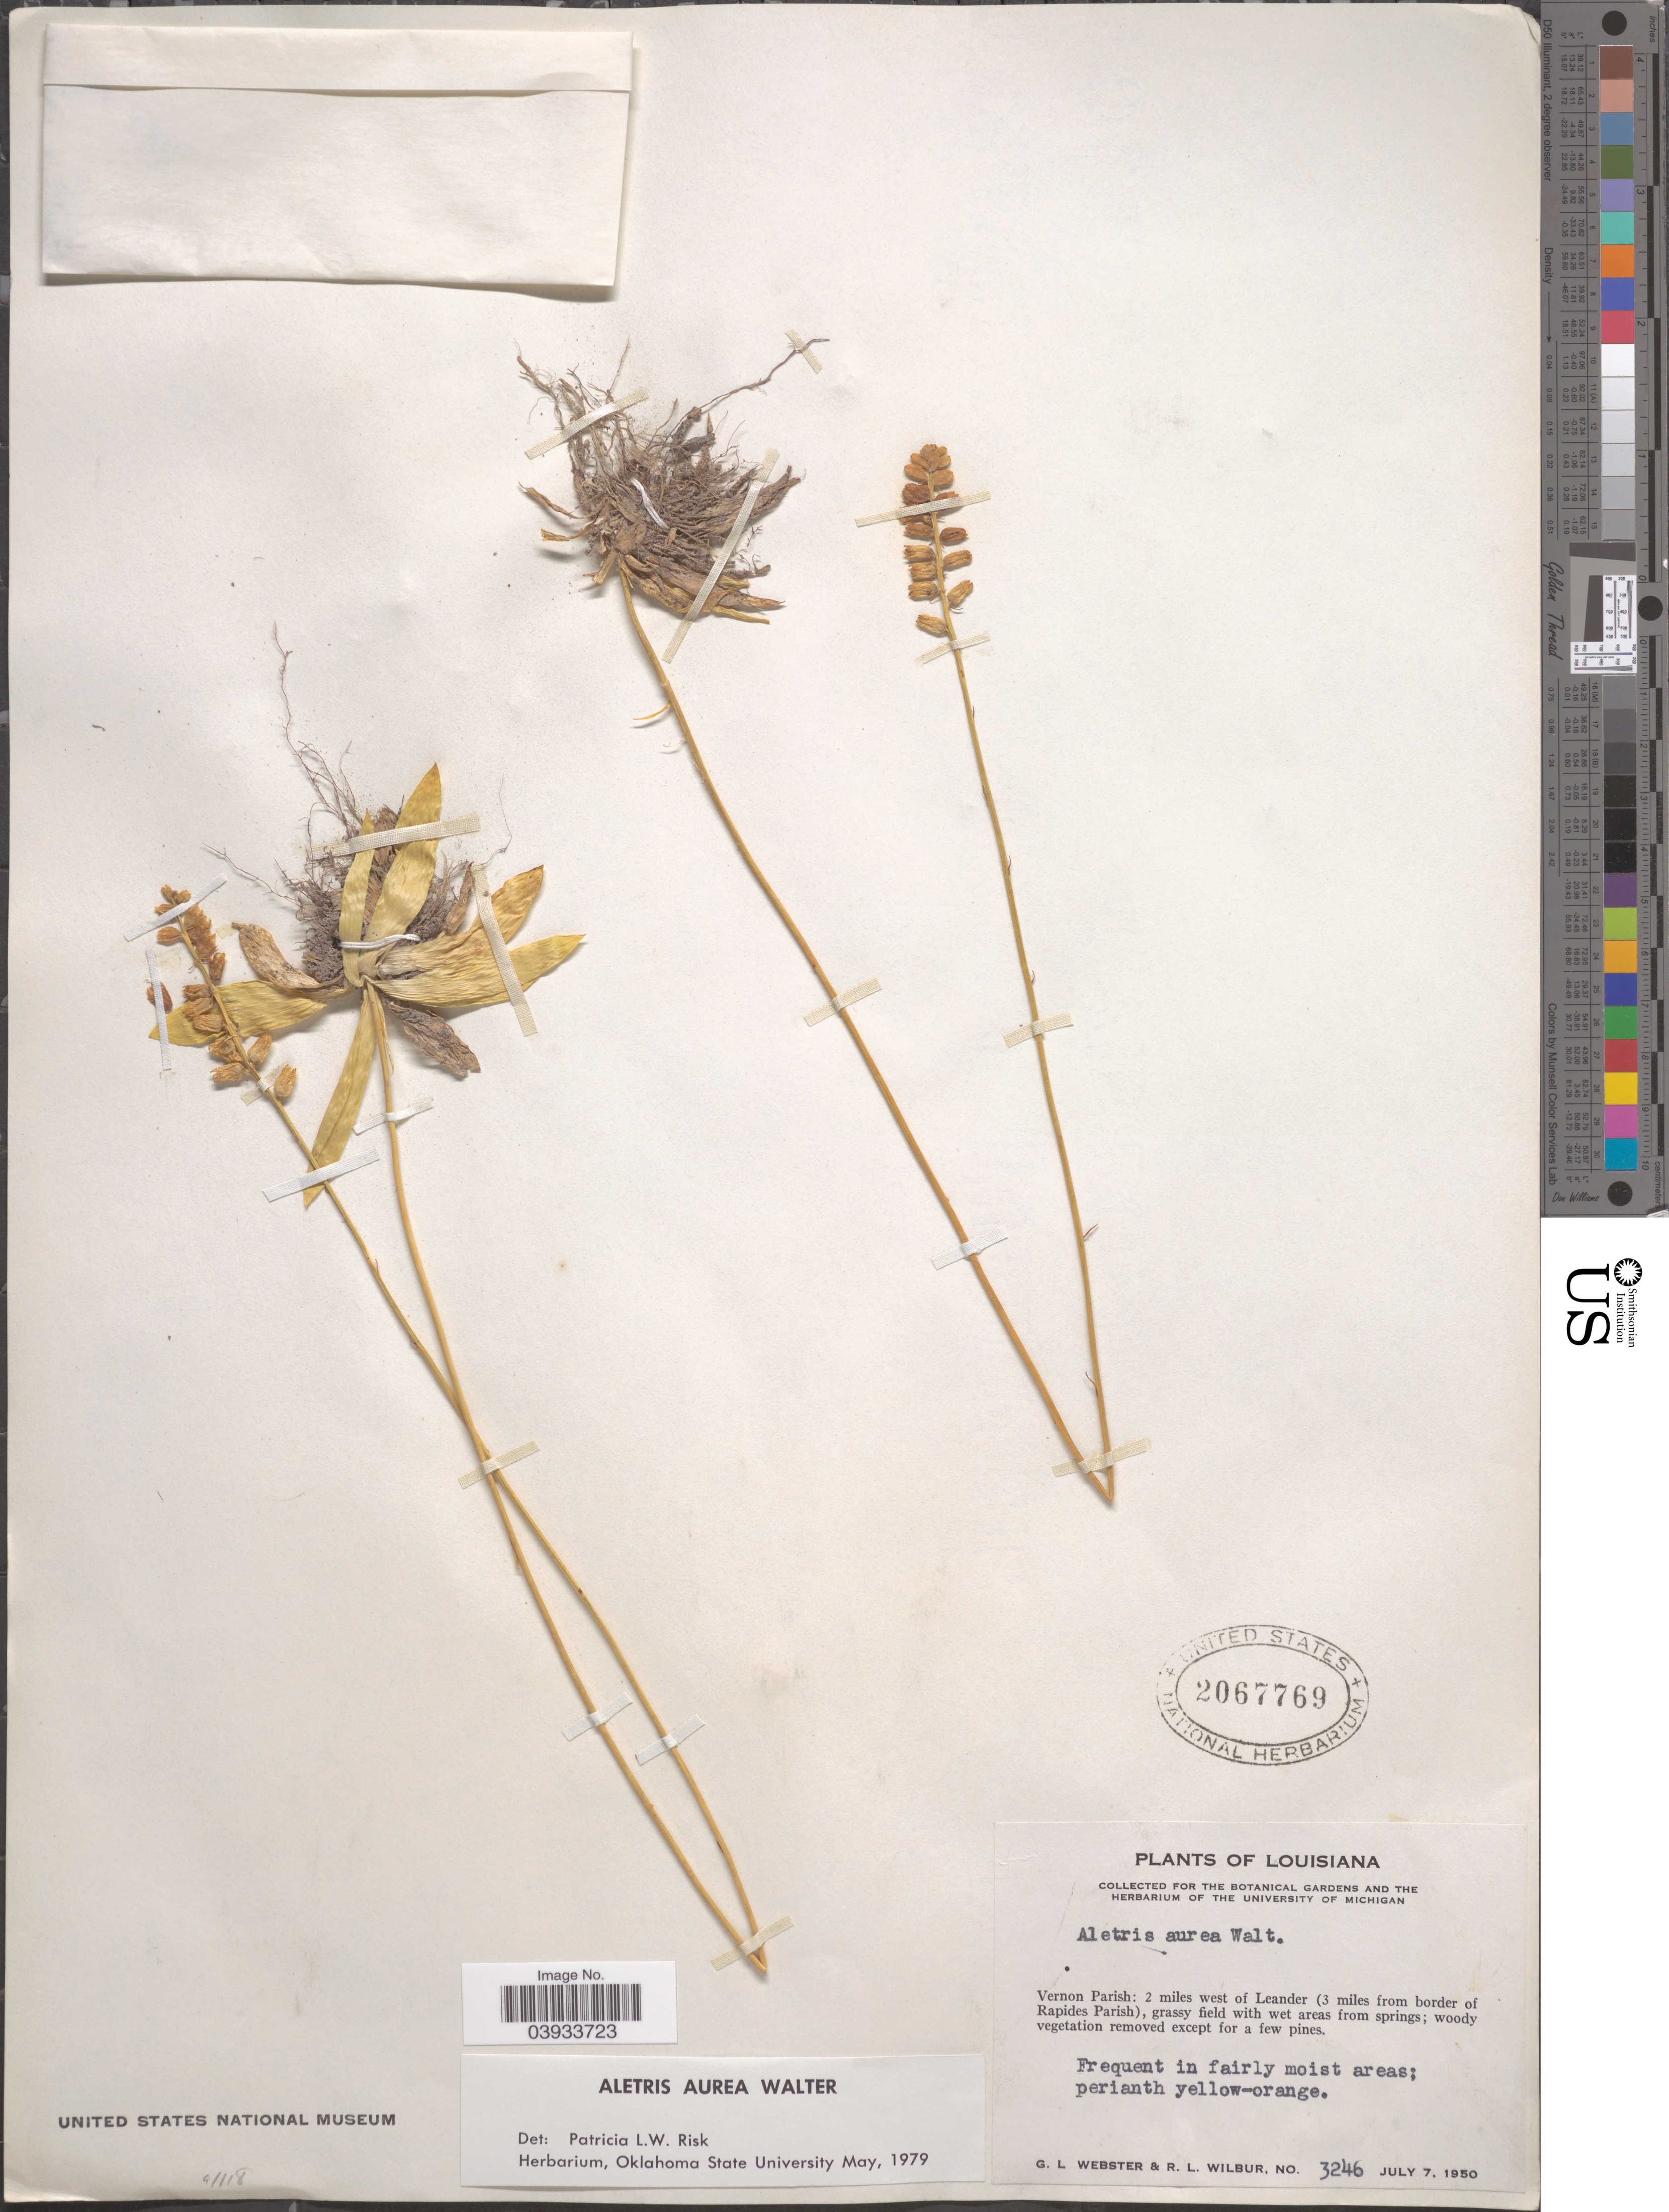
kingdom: Plantae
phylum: Tracheophyta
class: Liliopsida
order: Dioscoreales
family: Nartheciaceae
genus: Aletris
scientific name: Aletris aurea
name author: Walter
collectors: G. L. Webster & R. L. Wilbur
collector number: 3246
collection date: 1950-07-07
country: United States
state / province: Louisiana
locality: Vernon Parish: 2 miles west of Leander (3 miles from border of Rapides Parish).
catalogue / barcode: US 2067769